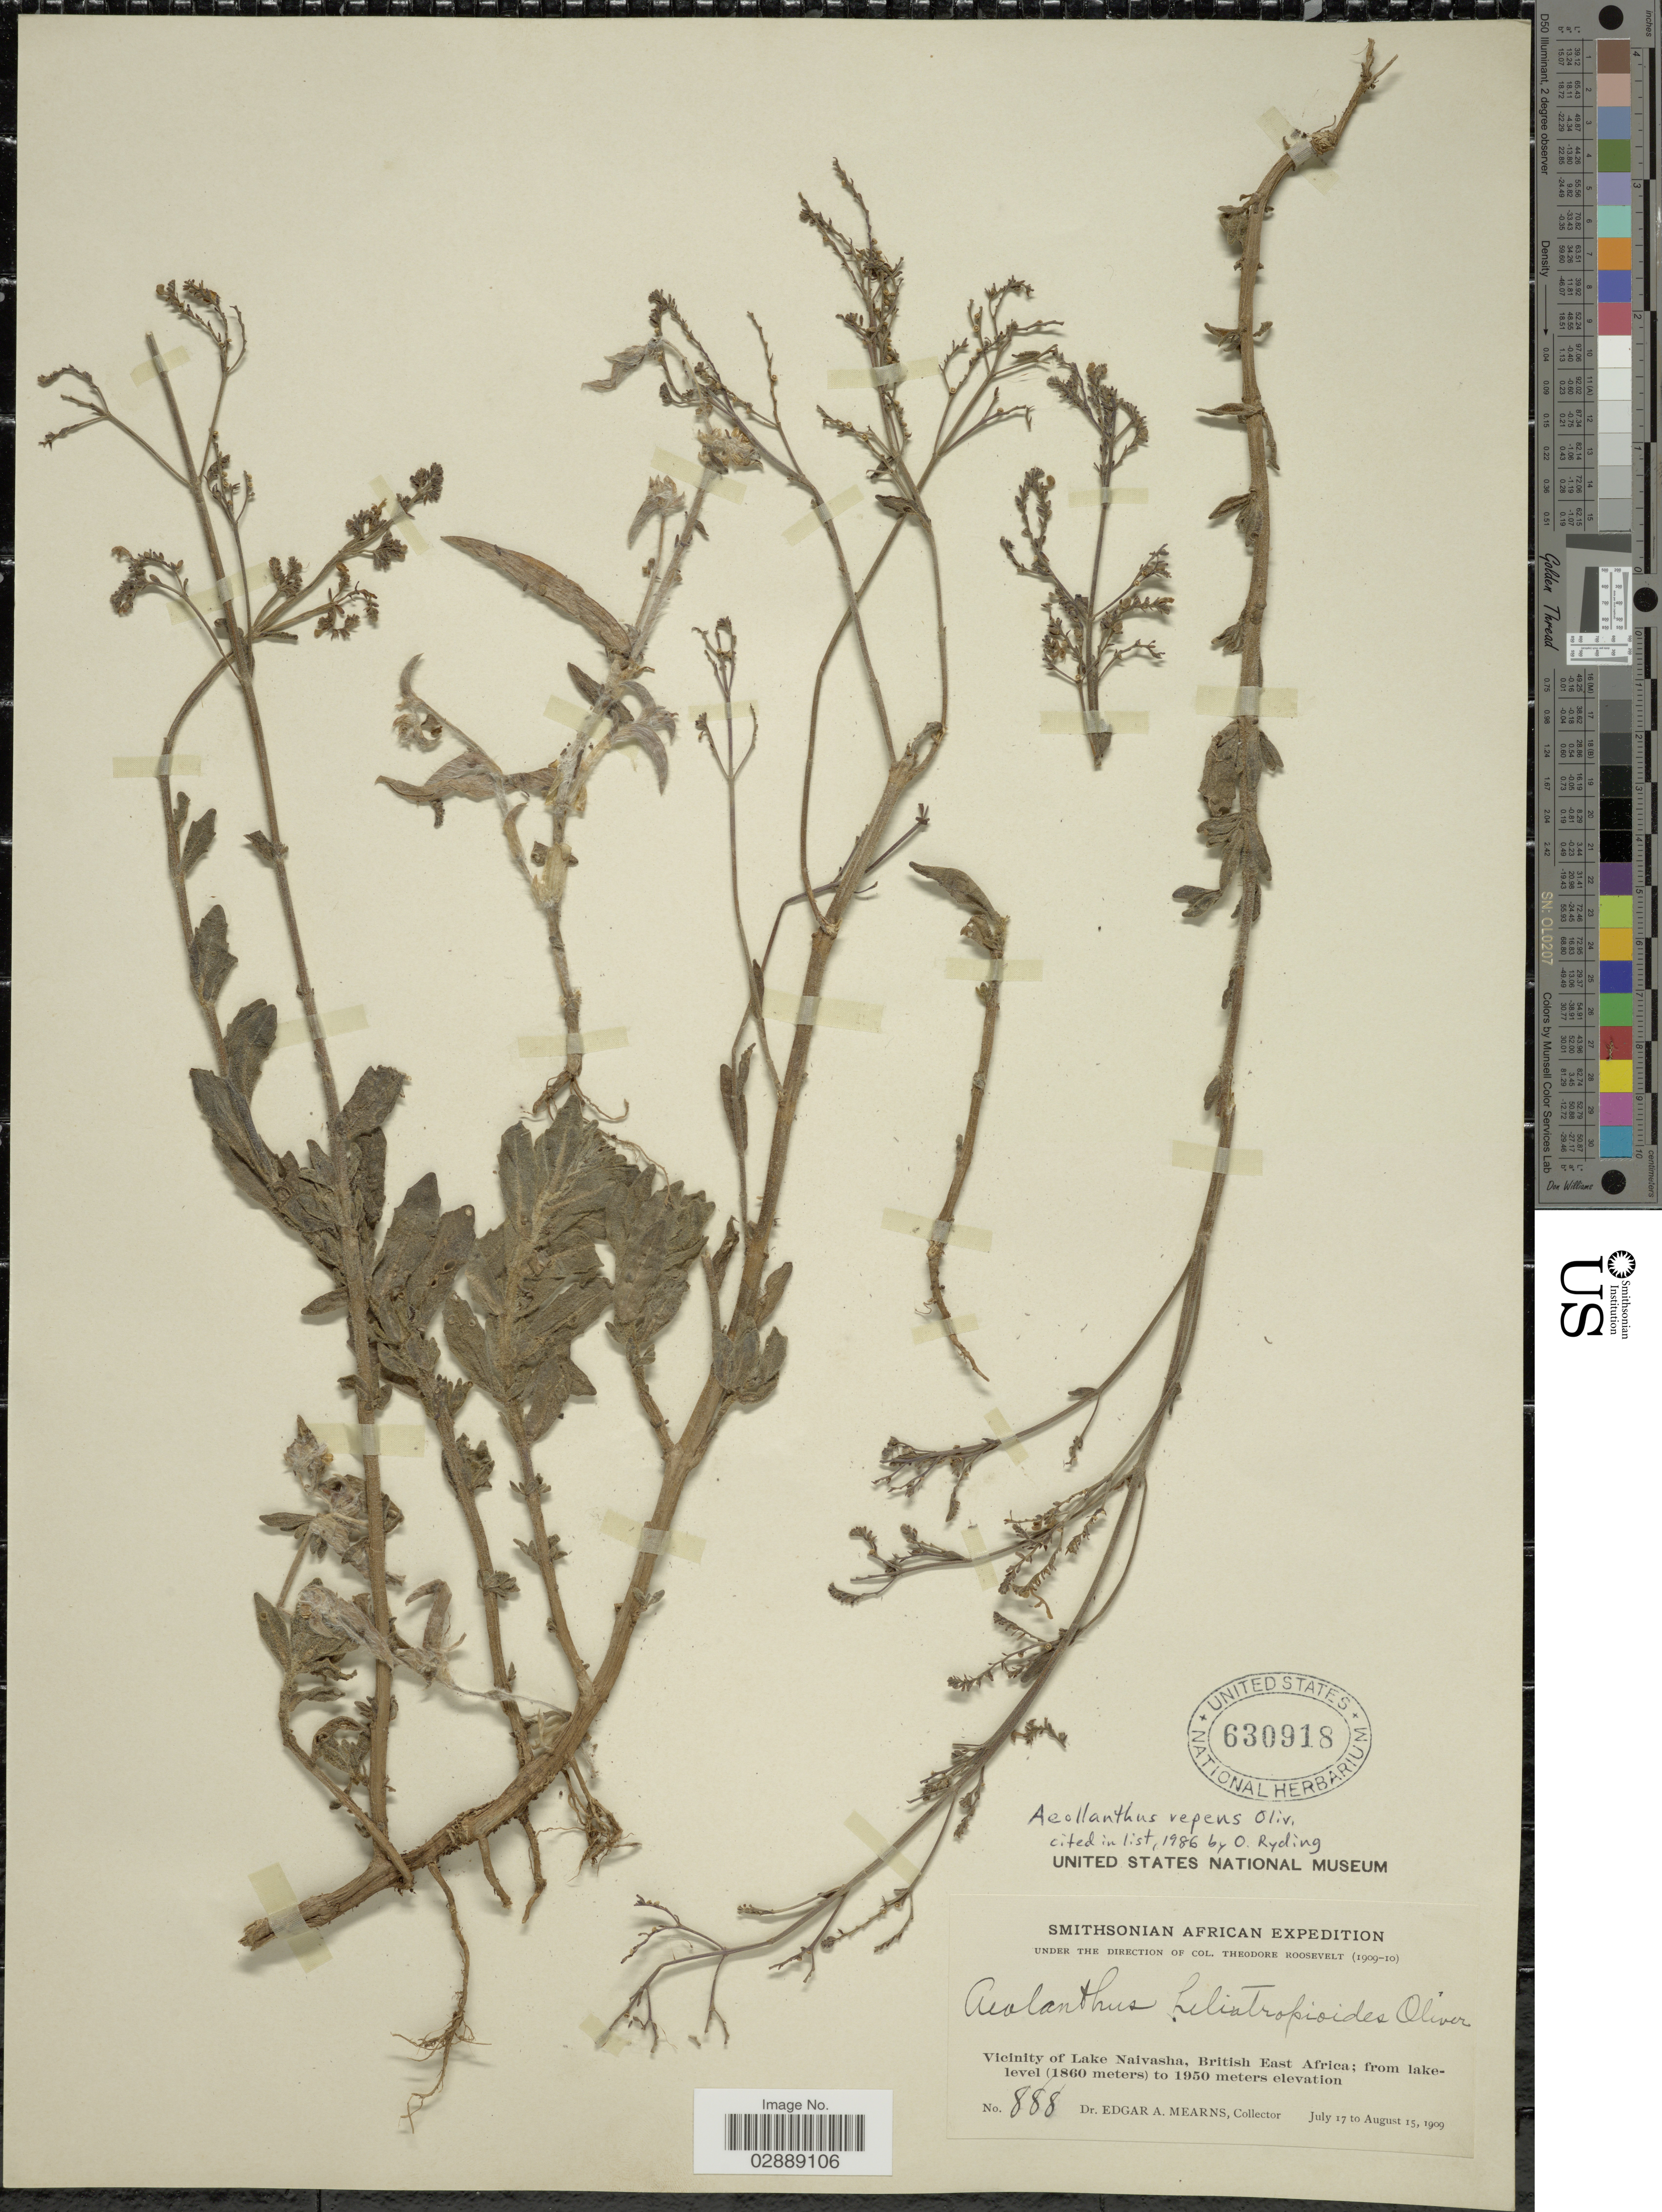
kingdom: Plantae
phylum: Tracheophyta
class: Magnoliopsida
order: Lamiales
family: Lamiaceae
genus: Aeollanthus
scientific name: Aeollanthus repens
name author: Oliv.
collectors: E. A. Mearns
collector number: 888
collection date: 1909-07-17/1909-08-15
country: Kenya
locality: Vicinity of Lake Naivasha, British East Africa.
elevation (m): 1860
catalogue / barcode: US 630918